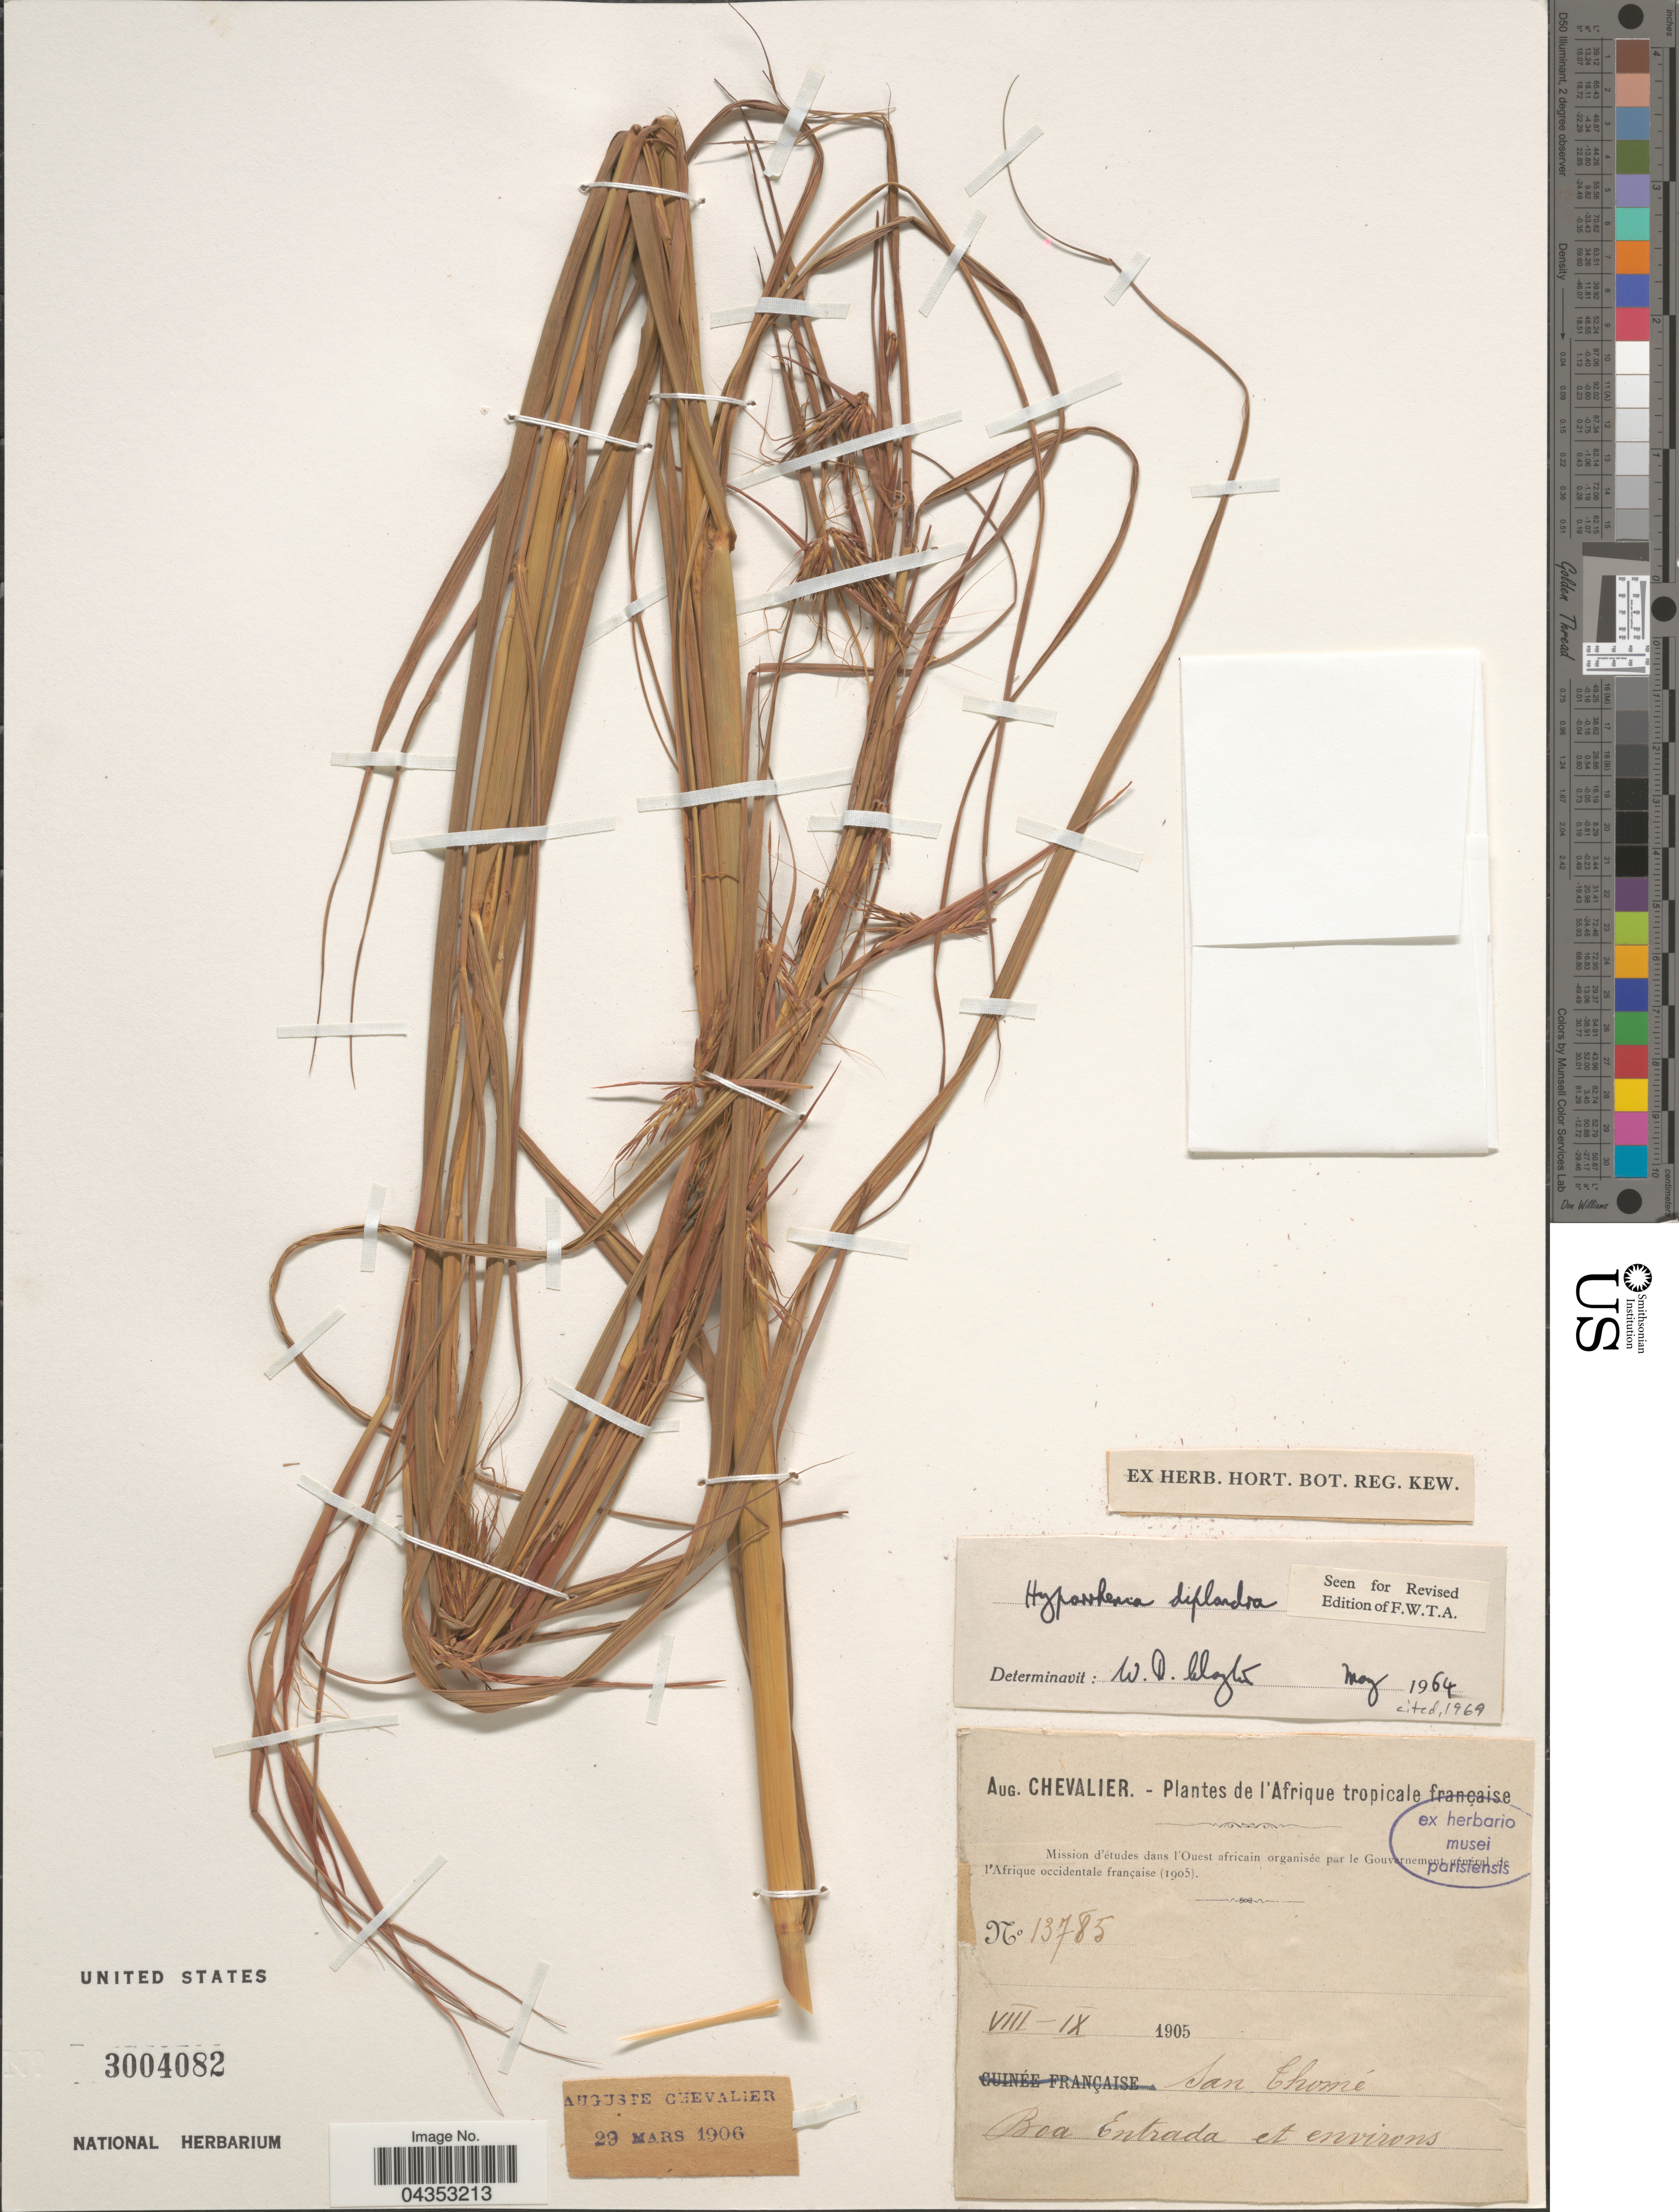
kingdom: Plantae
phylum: Tracheophyta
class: Liliopsida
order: Poales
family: Poaceae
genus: Hyparrhenia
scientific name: Hyparrhenia diplandra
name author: (Hack.) Stapf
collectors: A. J. Chevalier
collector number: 13785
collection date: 1906-03-29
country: Cape Verde Islands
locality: L'Afrique tropicale française. Mission d'études dans l'Ouest africain organisée par la Gouvernement général de l'Afrique occidentale française (1905). San Chom. Boa Entrada et environs.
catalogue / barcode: US 3004082